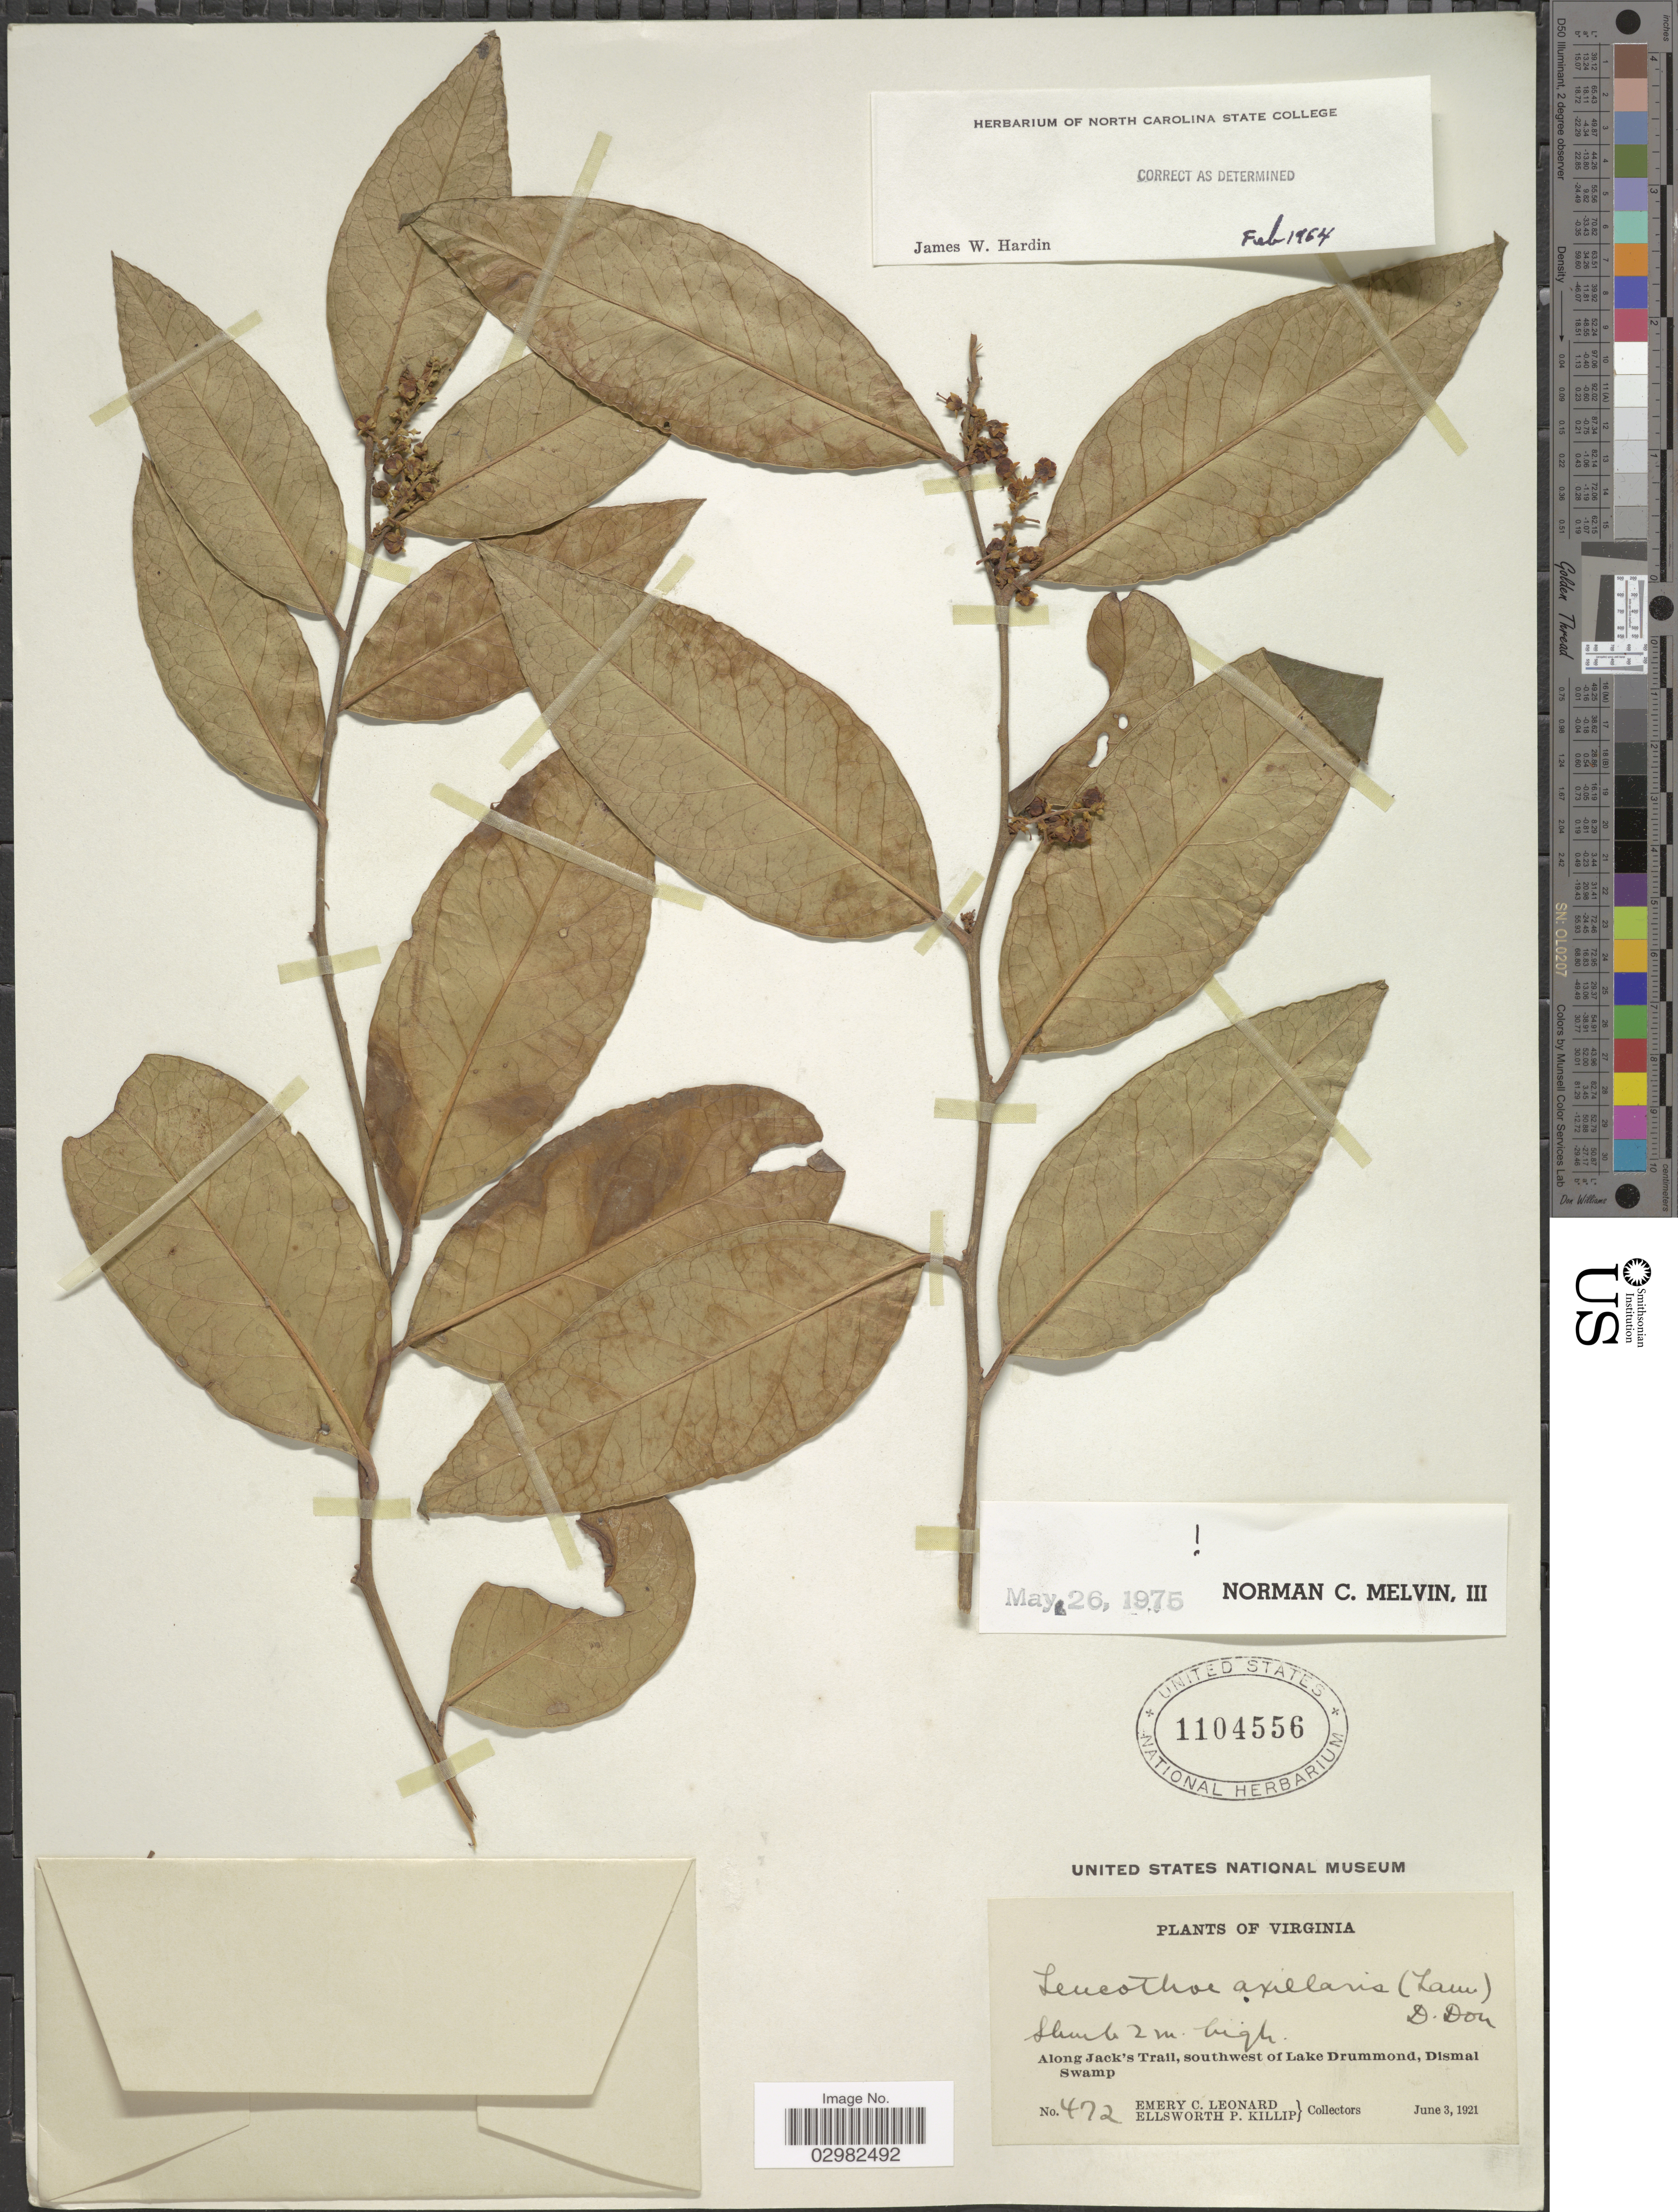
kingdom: Plantae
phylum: Tracheophyta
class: Magnoliopsida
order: Ericales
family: Ericaceae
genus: Leucothoe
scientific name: Leucothoë axillaris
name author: (Lam.) D. Don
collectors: E. C. Leonard & E. P. Killip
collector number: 472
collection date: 1921-06-03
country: United States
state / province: Virginia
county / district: City of Chesapeake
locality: Along Jack's Trail, southwest of Lake Drummond, Dismal Swamp.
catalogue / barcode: US 1104556